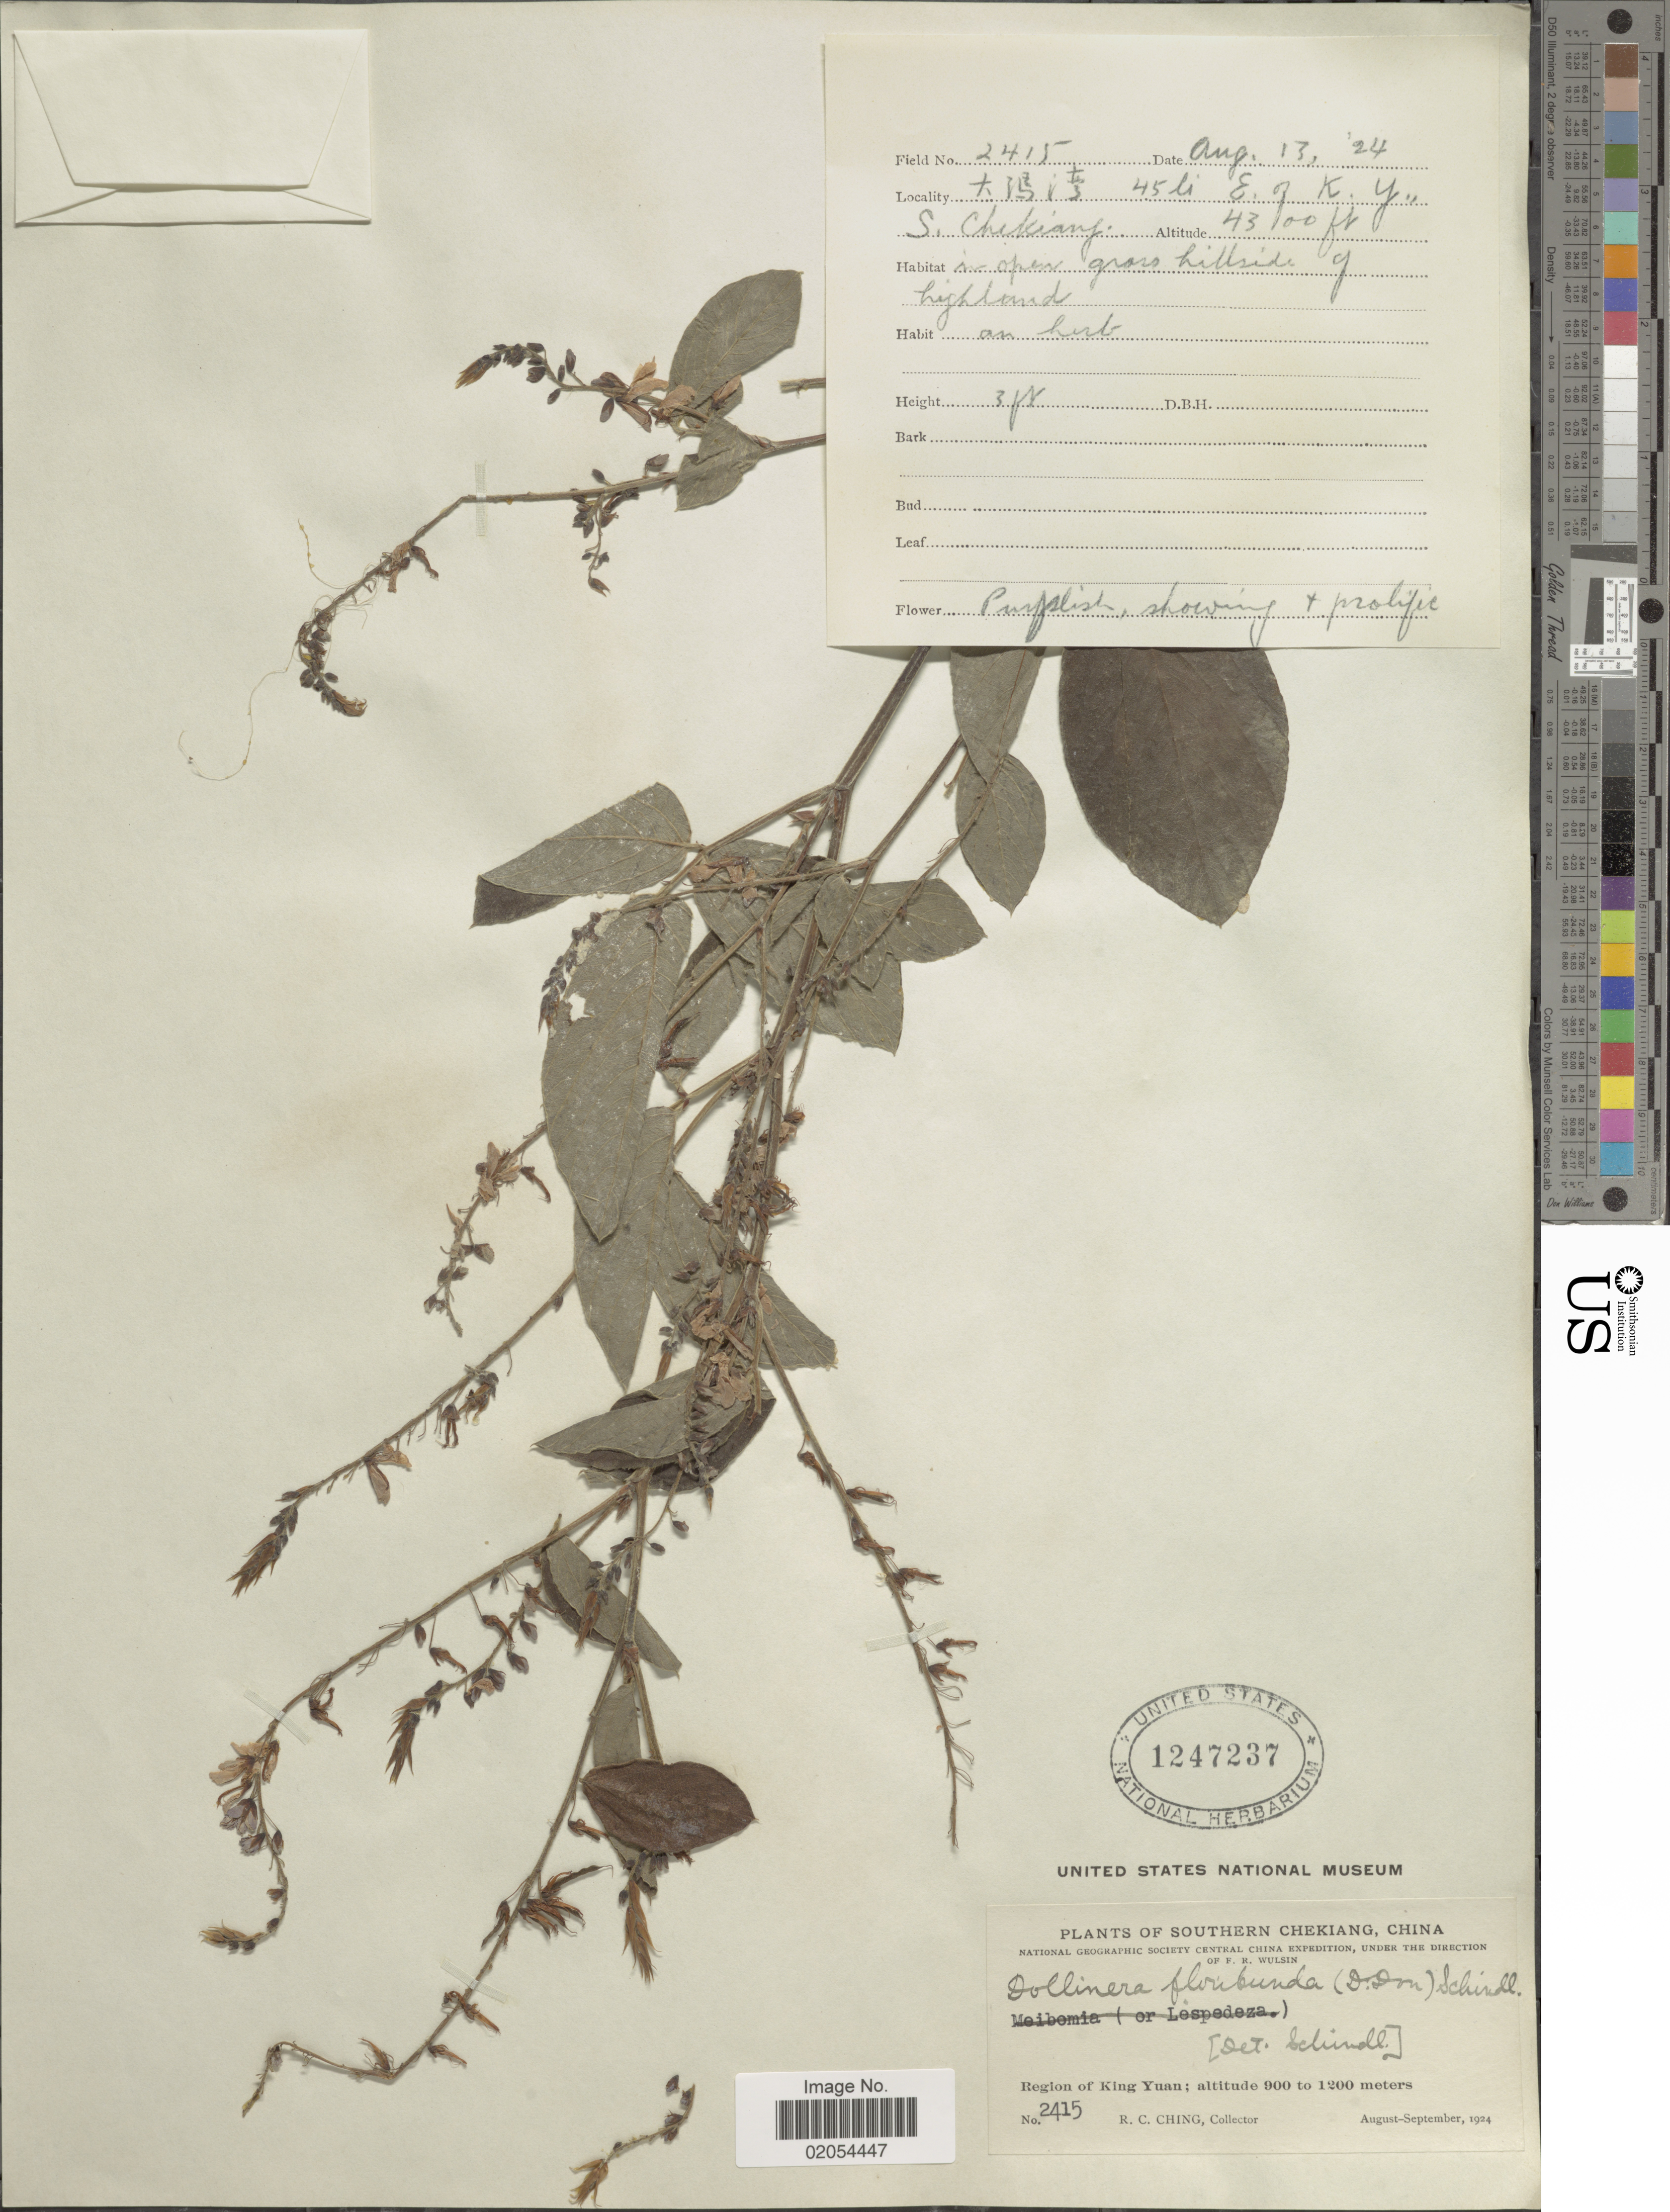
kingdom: Plantae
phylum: Tracheophyta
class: Magnoliopsida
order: Fabales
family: Fabaceae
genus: Ototropis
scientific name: Ototropis multiflora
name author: (DC.) H. Ohashi & K. Ohashi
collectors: R. C. Ching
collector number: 2415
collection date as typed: Transcribed d/m/y: 13/8/24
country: China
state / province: Zhejiang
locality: Southern Chekiang, China, Region of King Yuan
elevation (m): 1311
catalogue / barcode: US 1247237